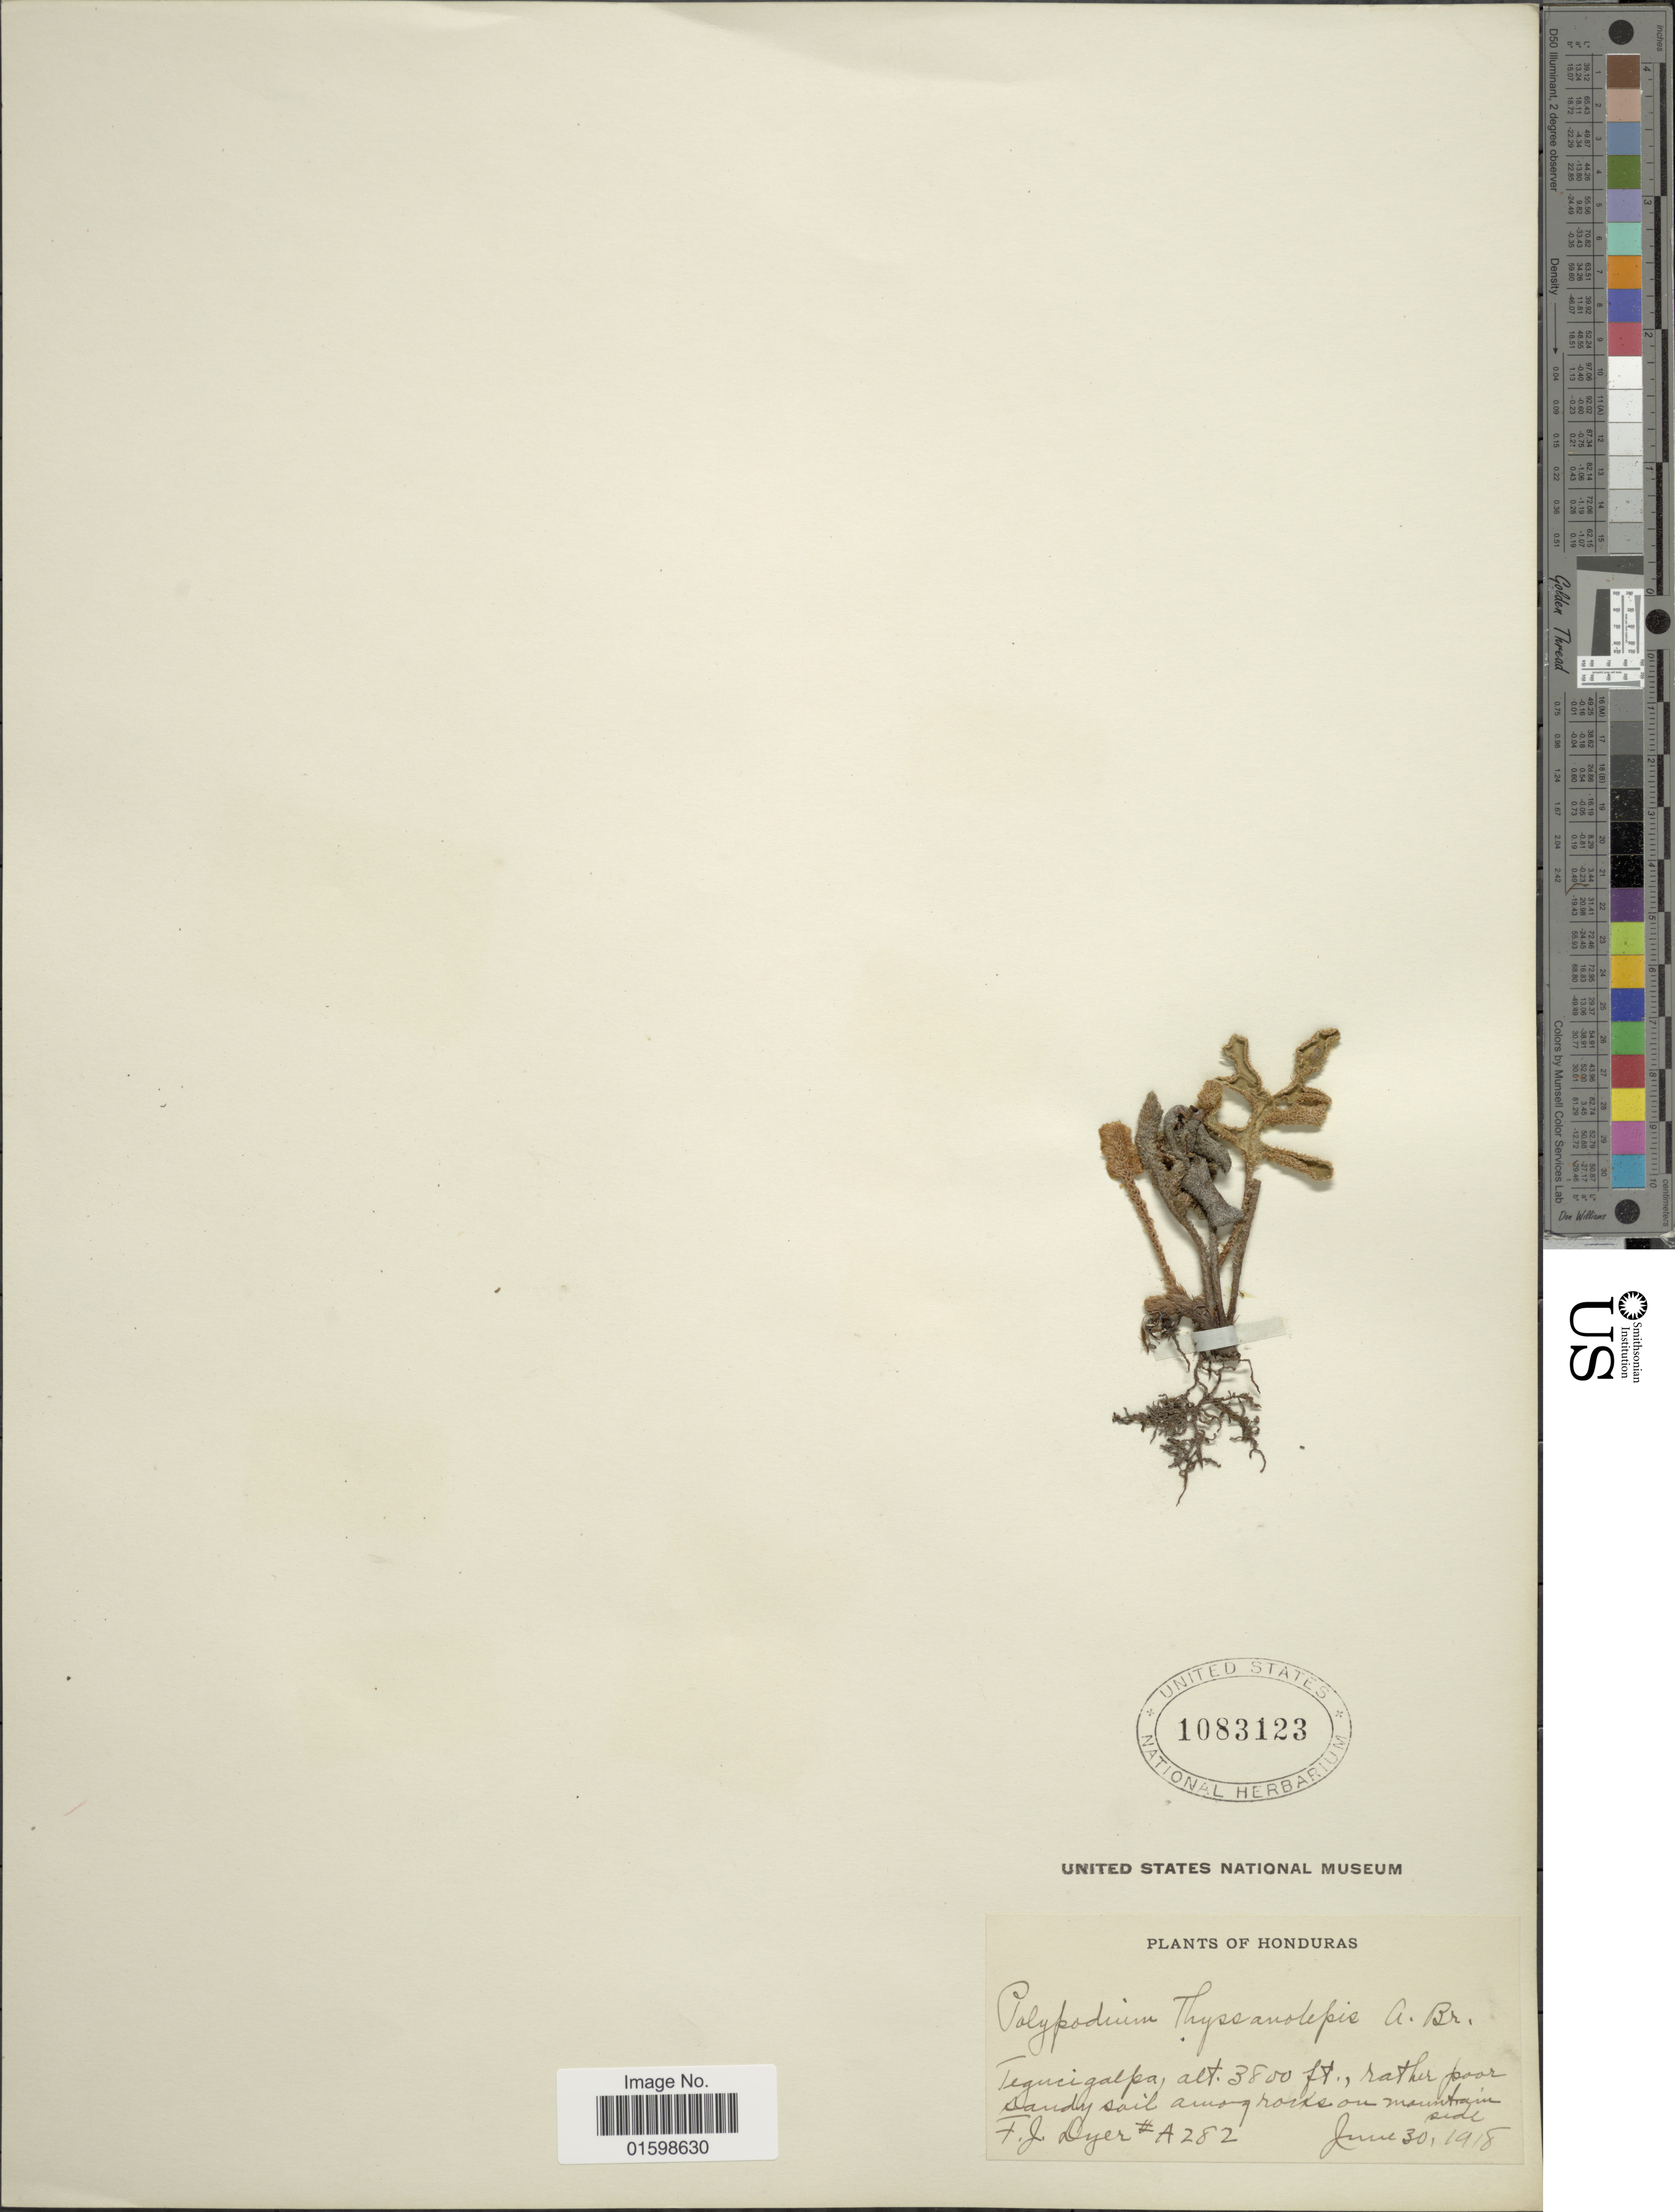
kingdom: Plantae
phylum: Tracheophyta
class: Polypodiopsida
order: Polypodiales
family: Polypodiaceae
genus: Pleopeltis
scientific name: Pleopeltis thyssanolepis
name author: (A. Braun ex Klotzsch) E.G. Andrews & Windham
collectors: F. J. Dyer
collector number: A282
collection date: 1918-06-30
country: Honduras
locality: Tegucigalpa, rather poor sandy sail among rocks on mountain side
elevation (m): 1158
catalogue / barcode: US 1083123